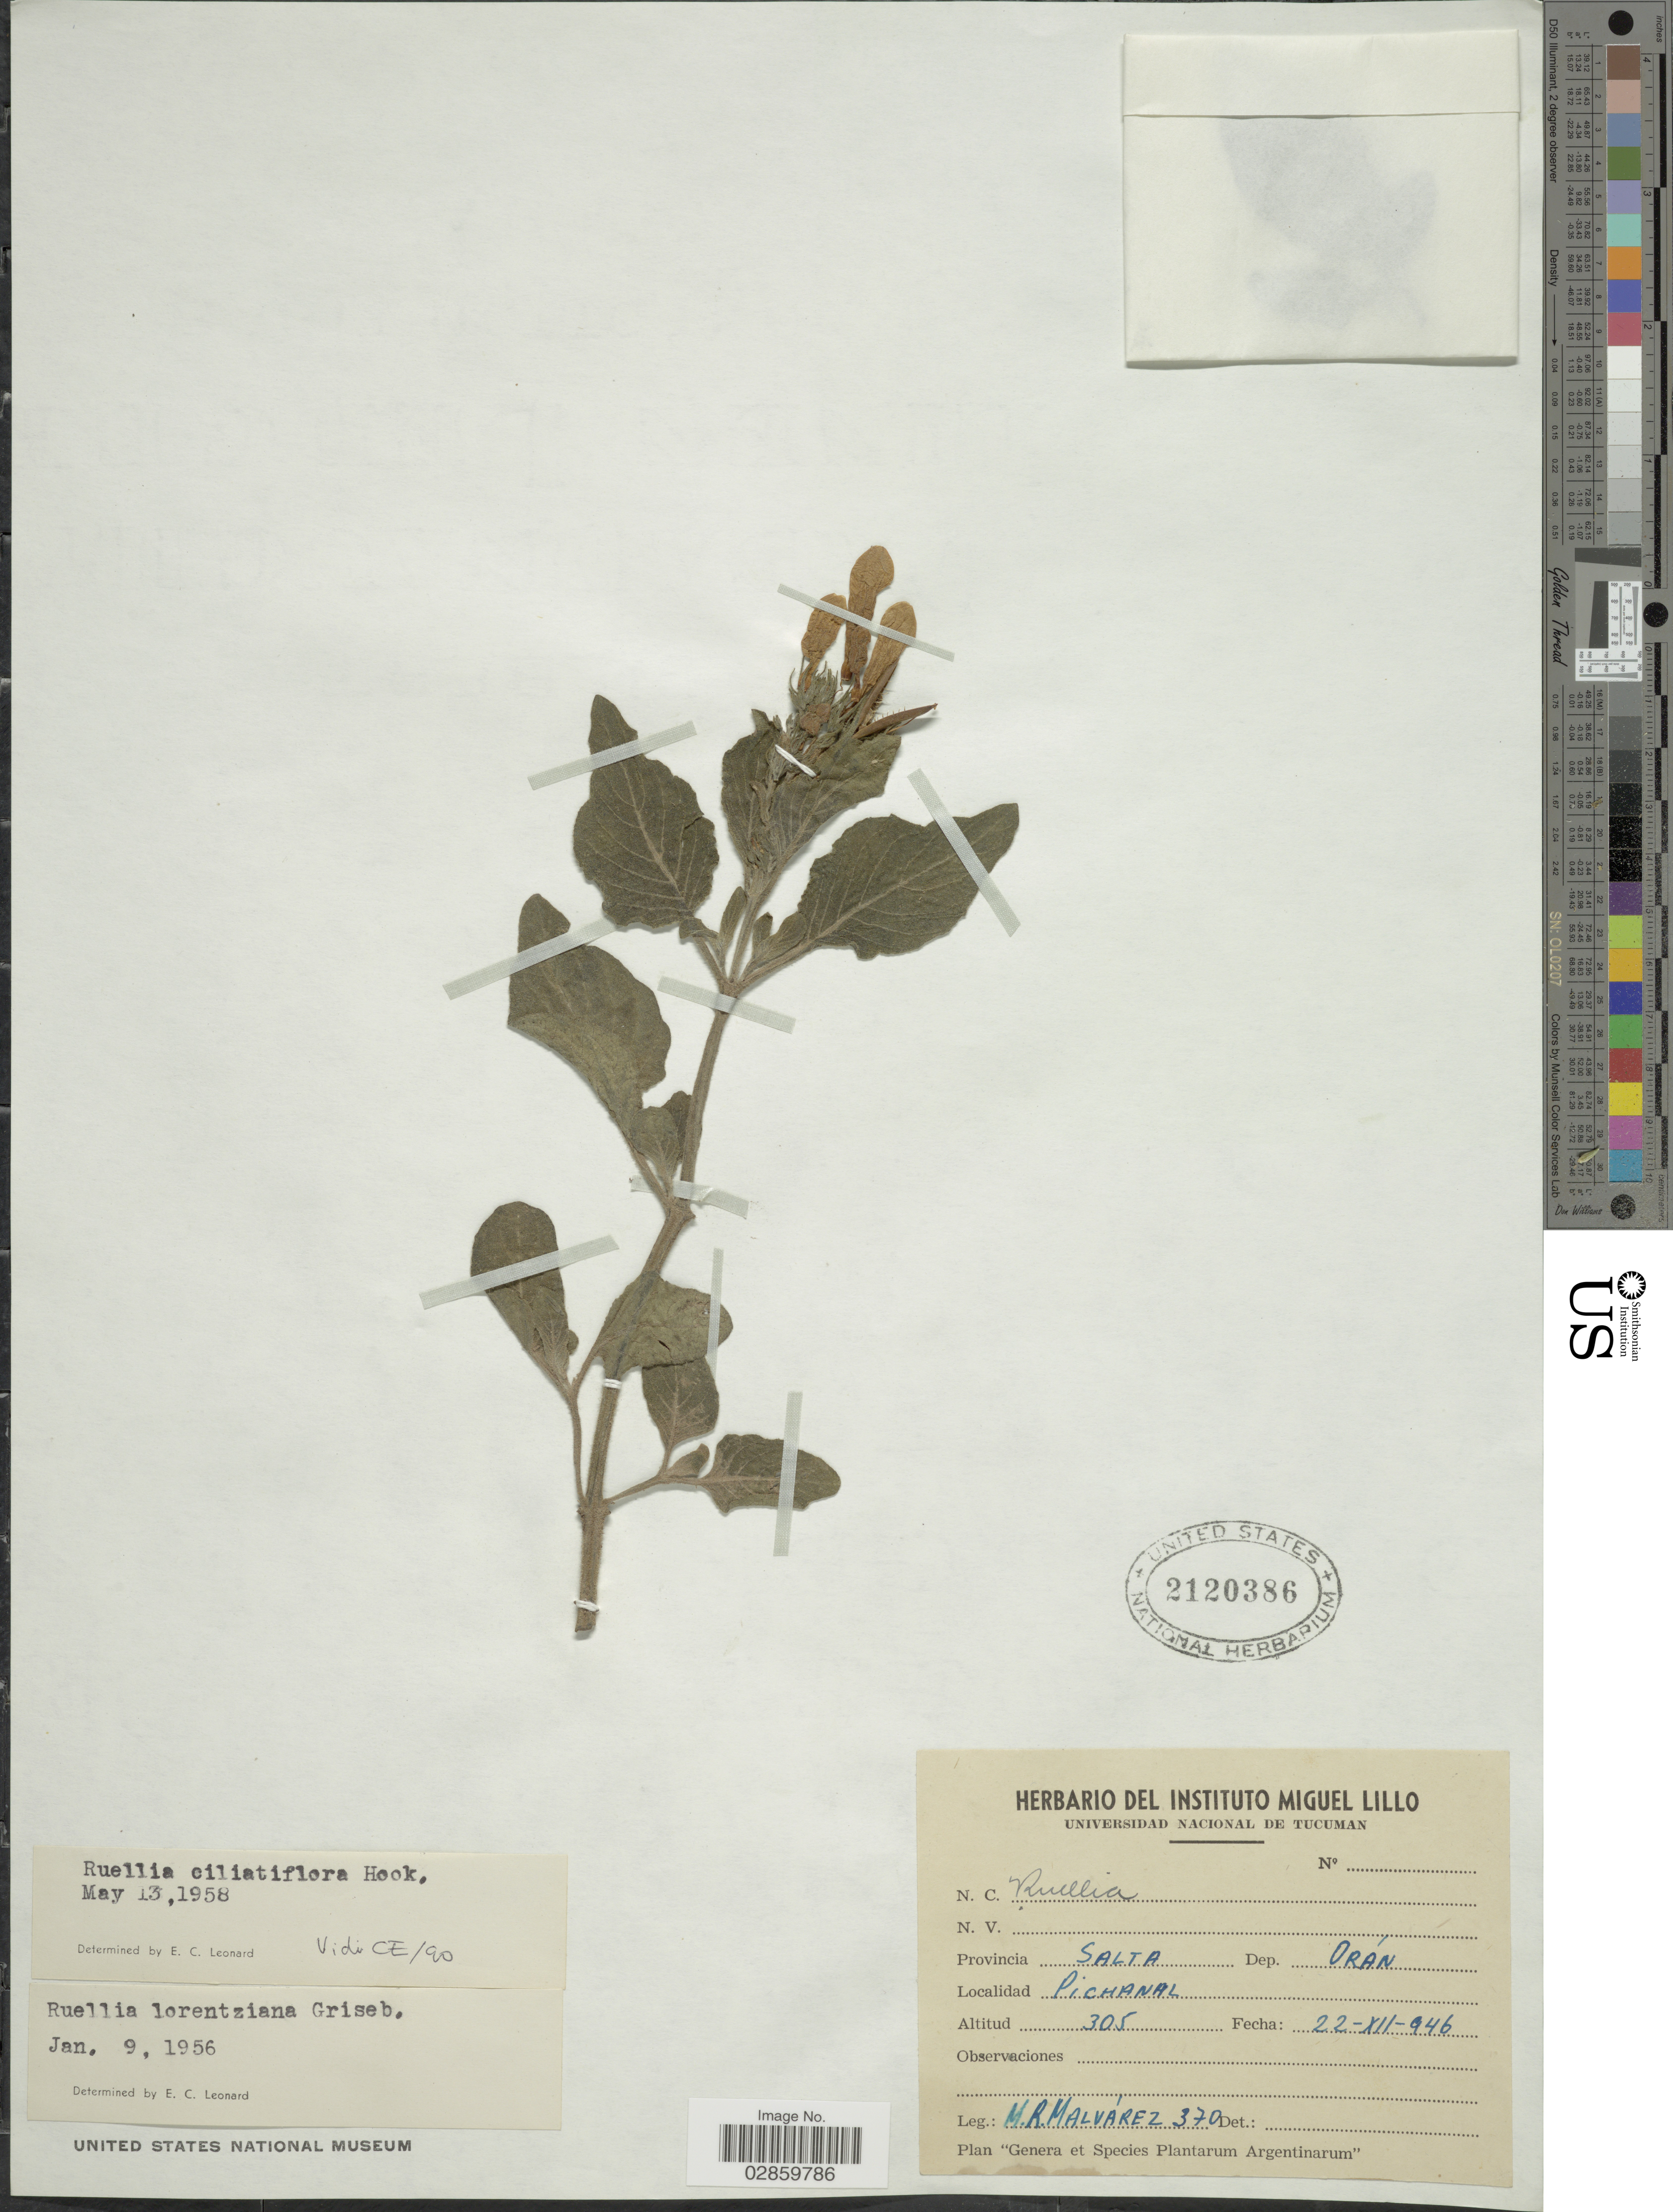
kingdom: Plantae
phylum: Tracheophyta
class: Magnoliopsida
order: Lamiales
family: Acanthaceae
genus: Ruellia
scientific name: Ruellia ciliatiflora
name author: Hook.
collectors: M. Malvárez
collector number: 370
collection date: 1946-12-22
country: Argentina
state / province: Salta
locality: Dep. Orán. Pichanal.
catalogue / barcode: US 2120386